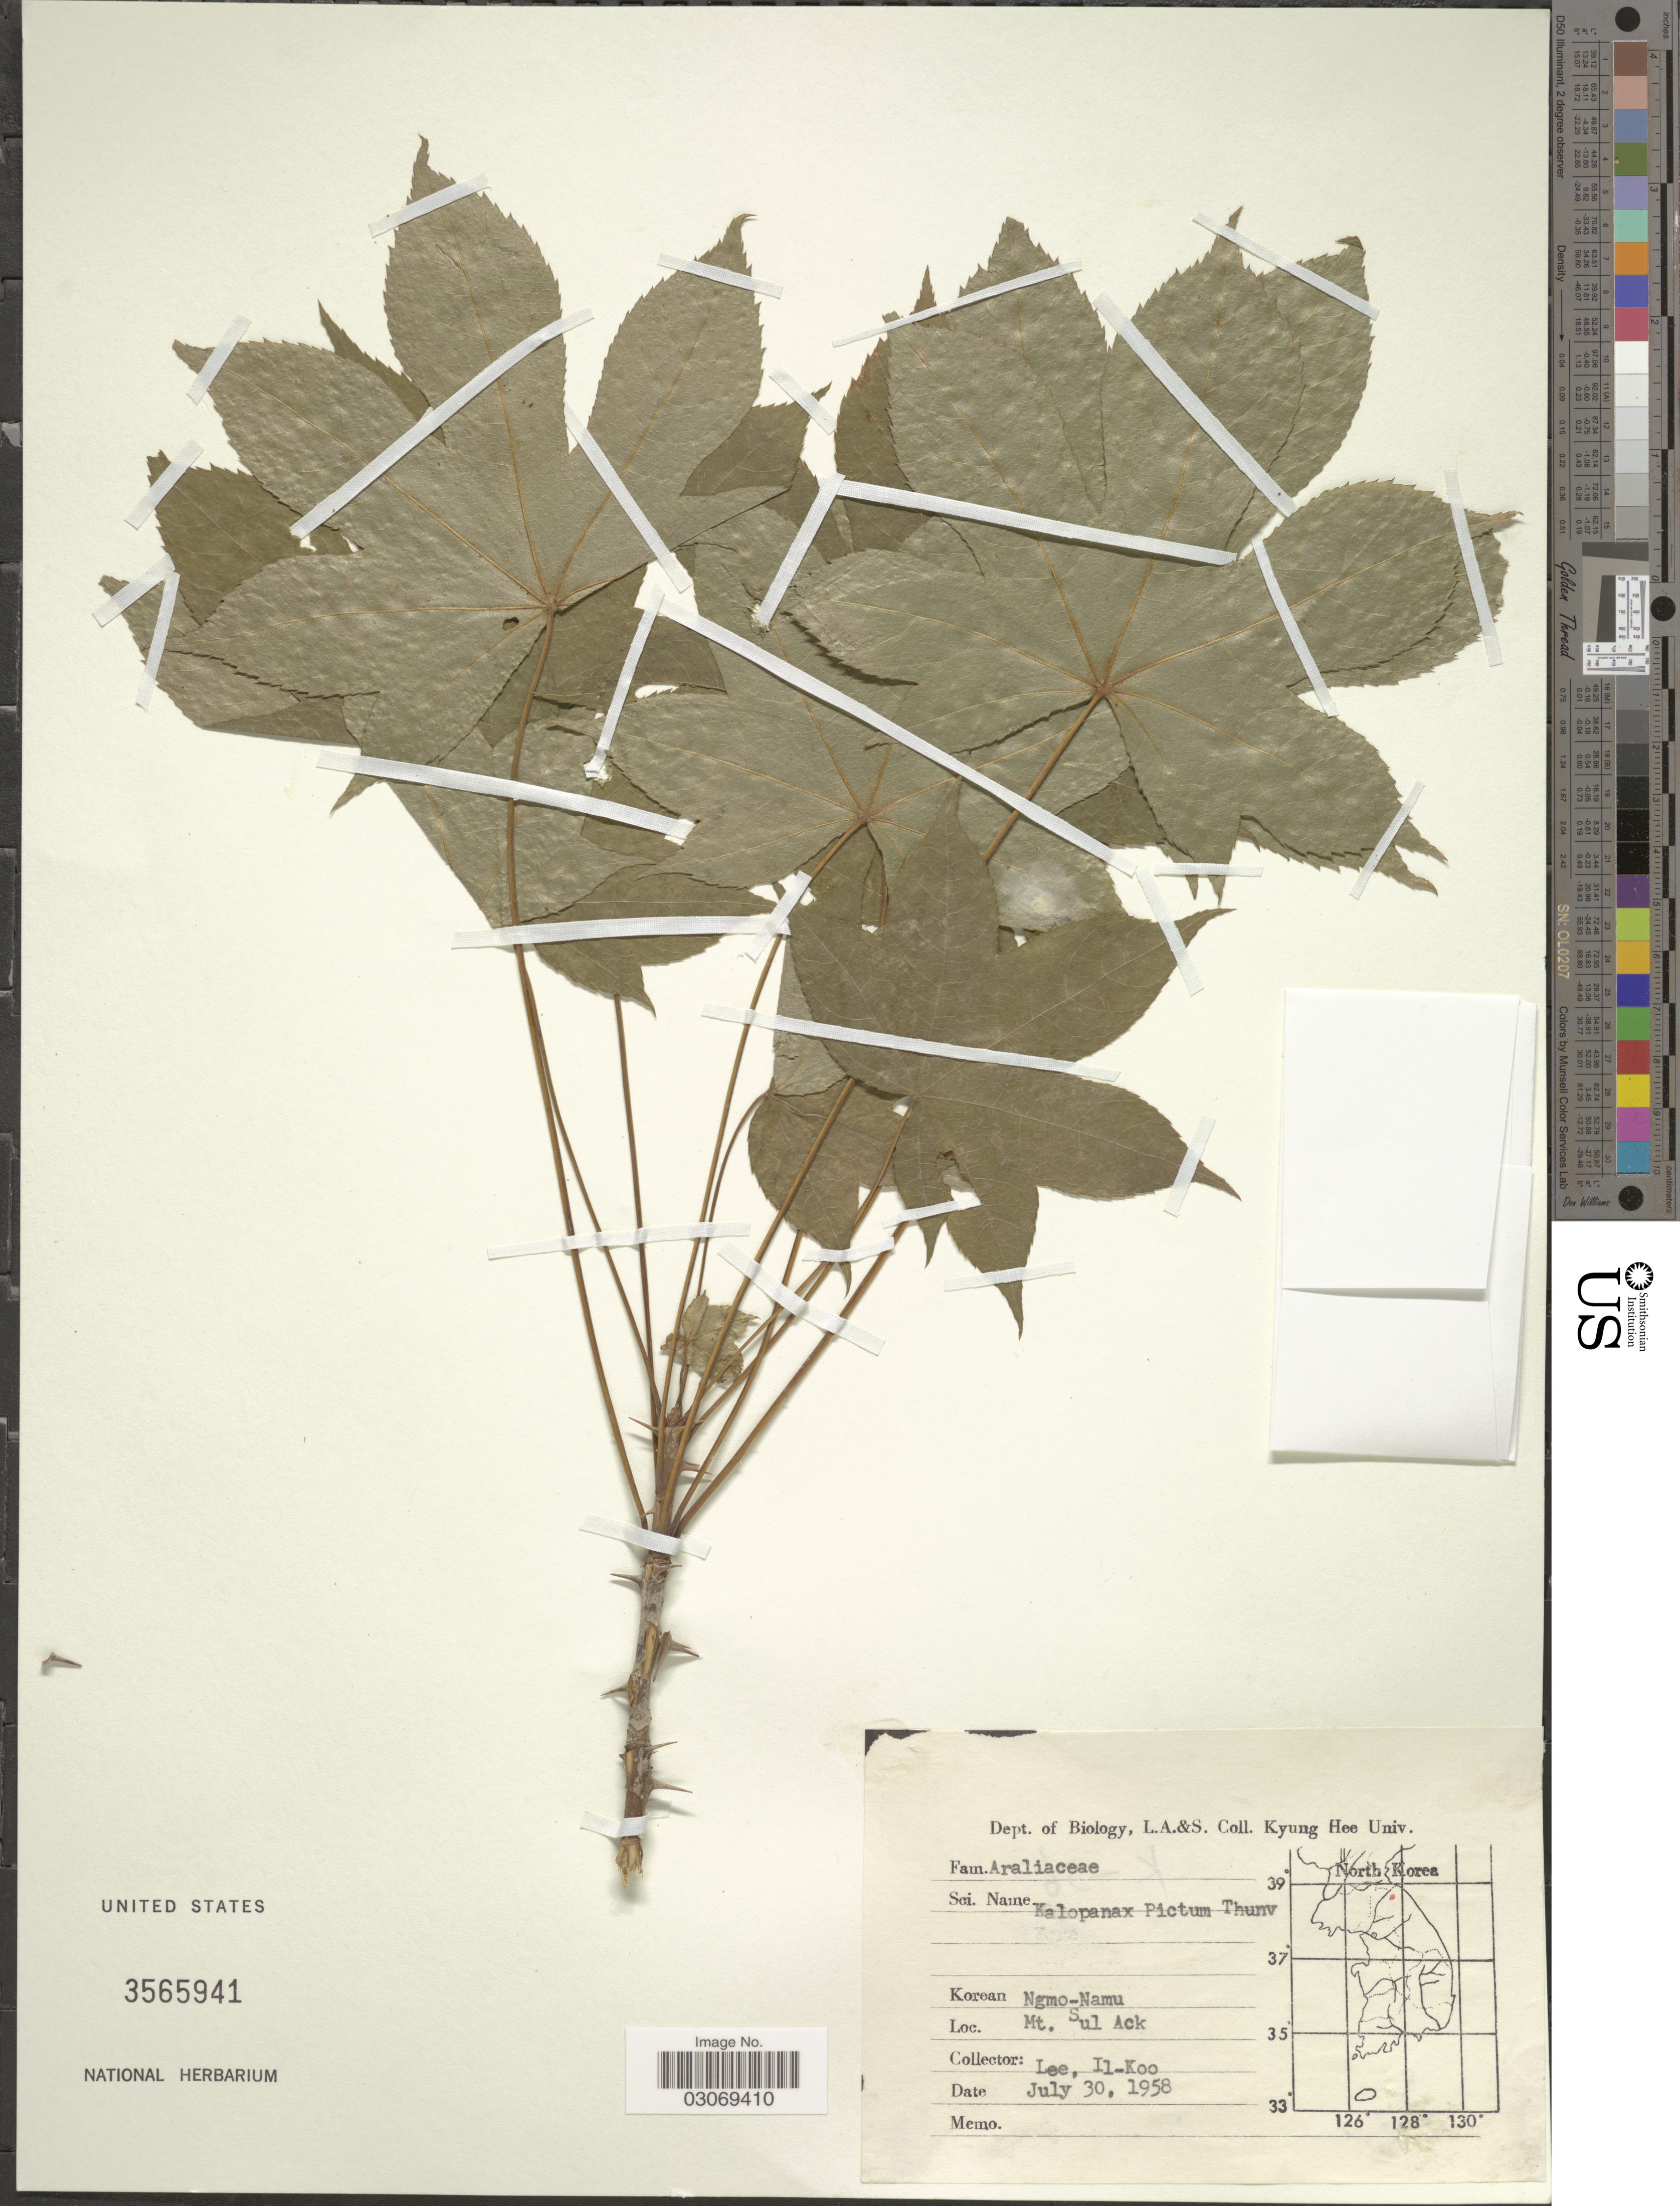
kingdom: Plantae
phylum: Tracheophyta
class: Magnoliopsida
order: Apiales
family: Araliaceae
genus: Kalopanax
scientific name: Kalopanax pictus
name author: (Thunb.) Nakai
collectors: I. K. Lee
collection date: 1958-07-30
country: South Korea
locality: Mt. Sul Ack.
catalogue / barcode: US 3565941